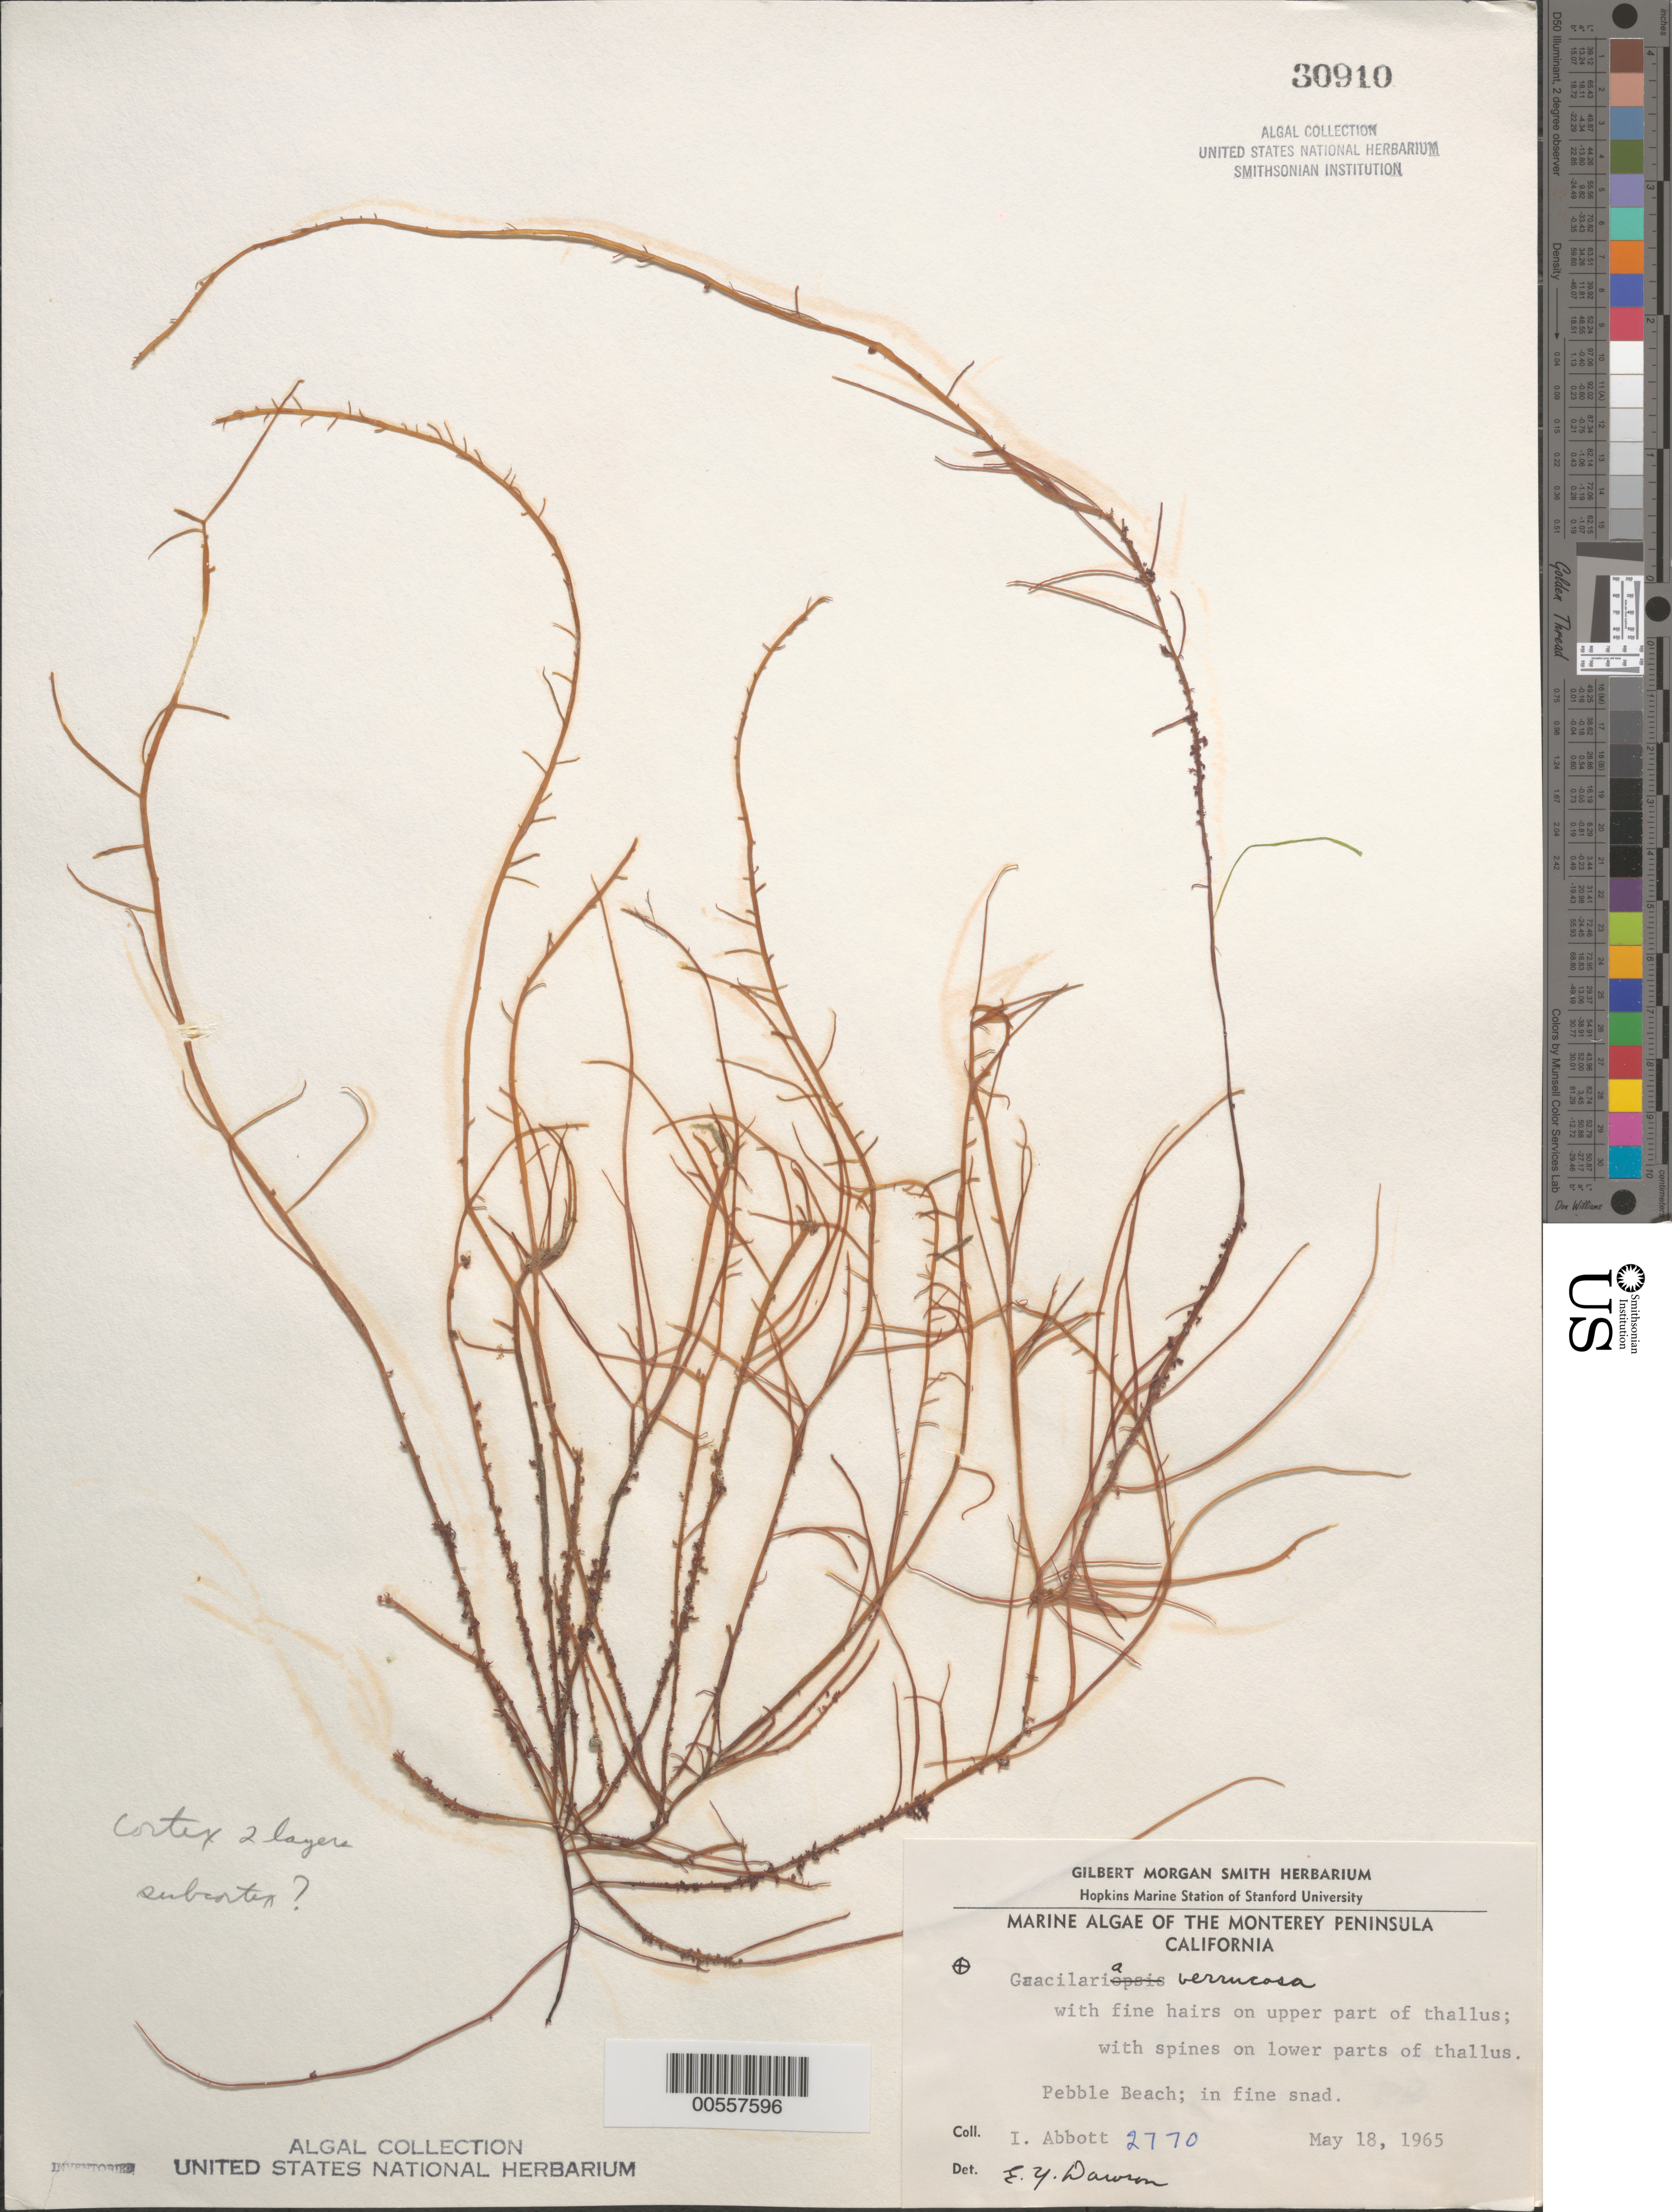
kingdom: Plantae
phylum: Rhodophyta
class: Florideophyceae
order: Gracilariales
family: Gracilariaceae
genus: Gracilariopsis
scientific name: Gracilariopsis longissima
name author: (S.G. Gmel.) Steentoft et al.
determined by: Algae name updating Project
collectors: I. A. Abbott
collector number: IAA 2770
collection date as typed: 18 May 1965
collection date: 1965-05-18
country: United States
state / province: California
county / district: Monterey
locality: Pebble Beach, Monterey Peninsula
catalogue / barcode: US 30910